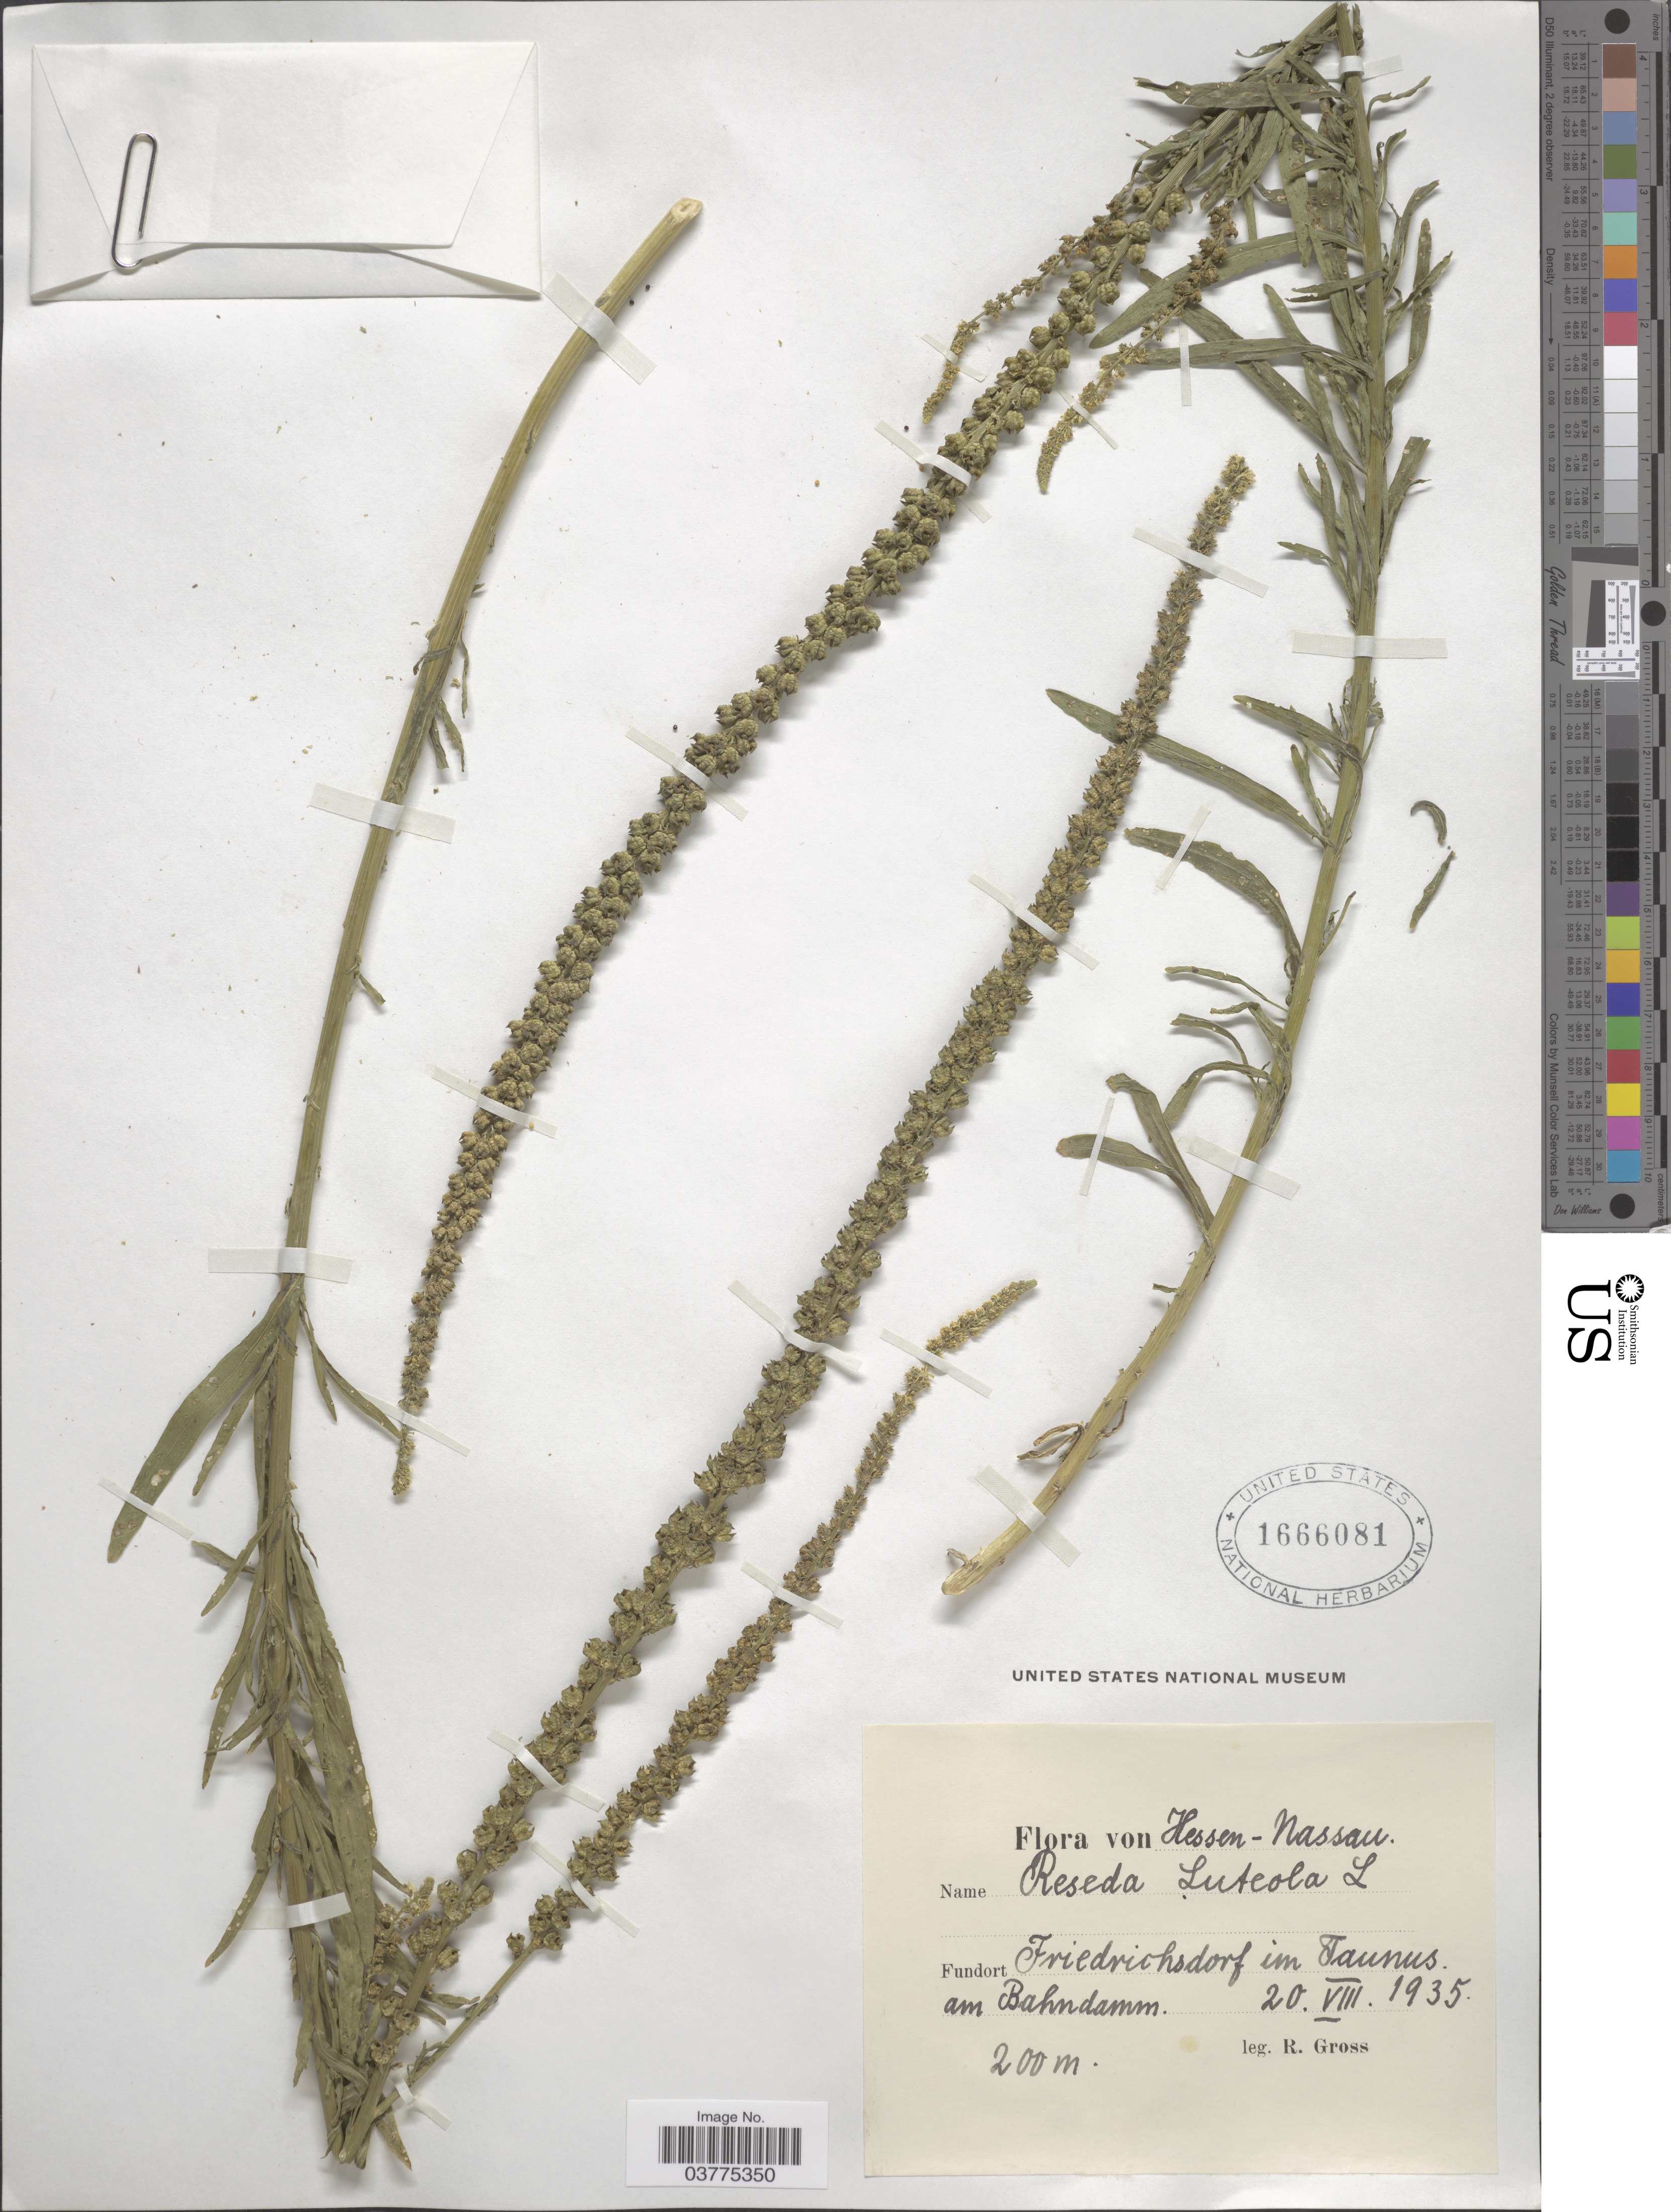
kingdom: Plantae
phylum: Tracheophyta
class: Magnoliopsida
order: Brassicales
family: Resedaceae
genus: Reseda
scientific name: Reseda luteola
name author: L.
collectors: R. Gross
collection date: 1935-08-20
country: Germany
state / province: Hesse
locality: Hessen - Nassau. Friedrichsdorf im Taunus am Bahndamm.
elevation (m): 200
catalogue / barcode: US 1666081